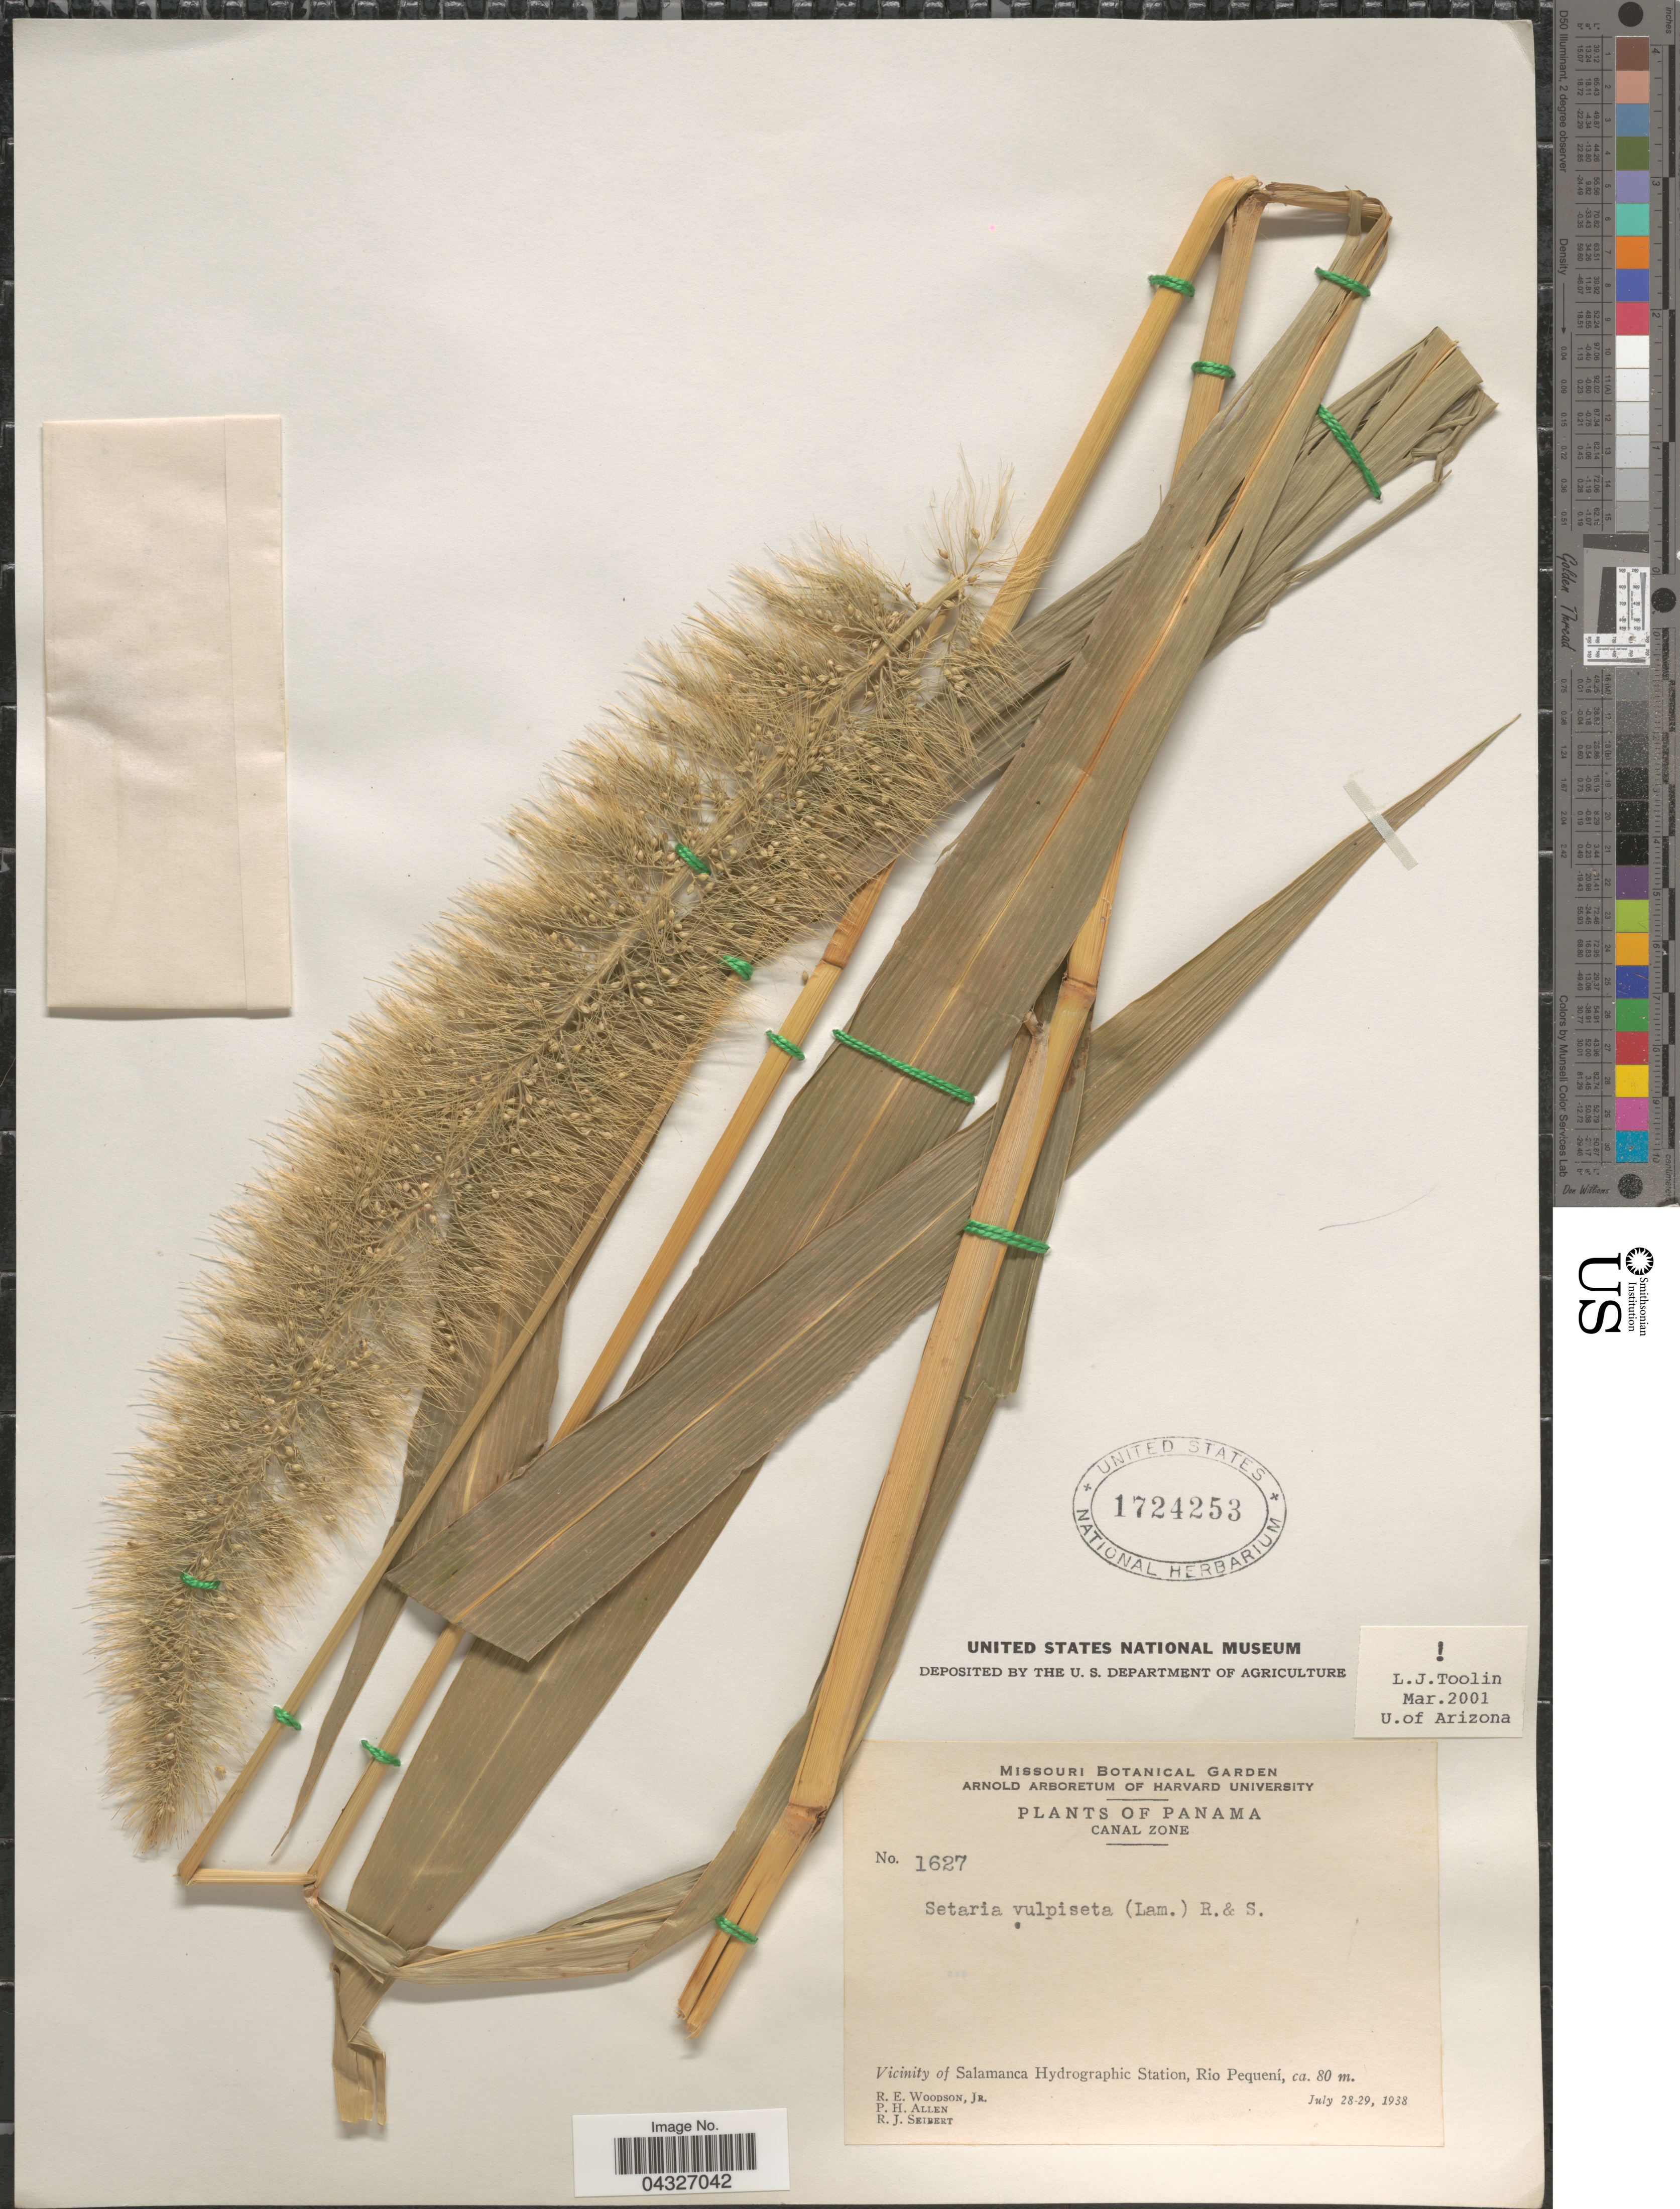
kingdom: Plantae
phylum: Tracheophyta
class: Liliopsida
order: Poales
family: Poaceae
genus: Setaria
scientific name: Setaria vulpiseta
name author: (Lam.) Roem. & Schult.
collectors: R. E. Woodson, P. H. Allen & R. J. Seibert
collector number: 1627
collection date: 1938-07-28/1938-07-29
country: Panama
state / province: Colón / Panamá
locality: Canal Zone. Vicinity of Salamanca Hydrographic Station, Rio Pequení.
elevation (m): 80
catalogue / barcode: US 1724253